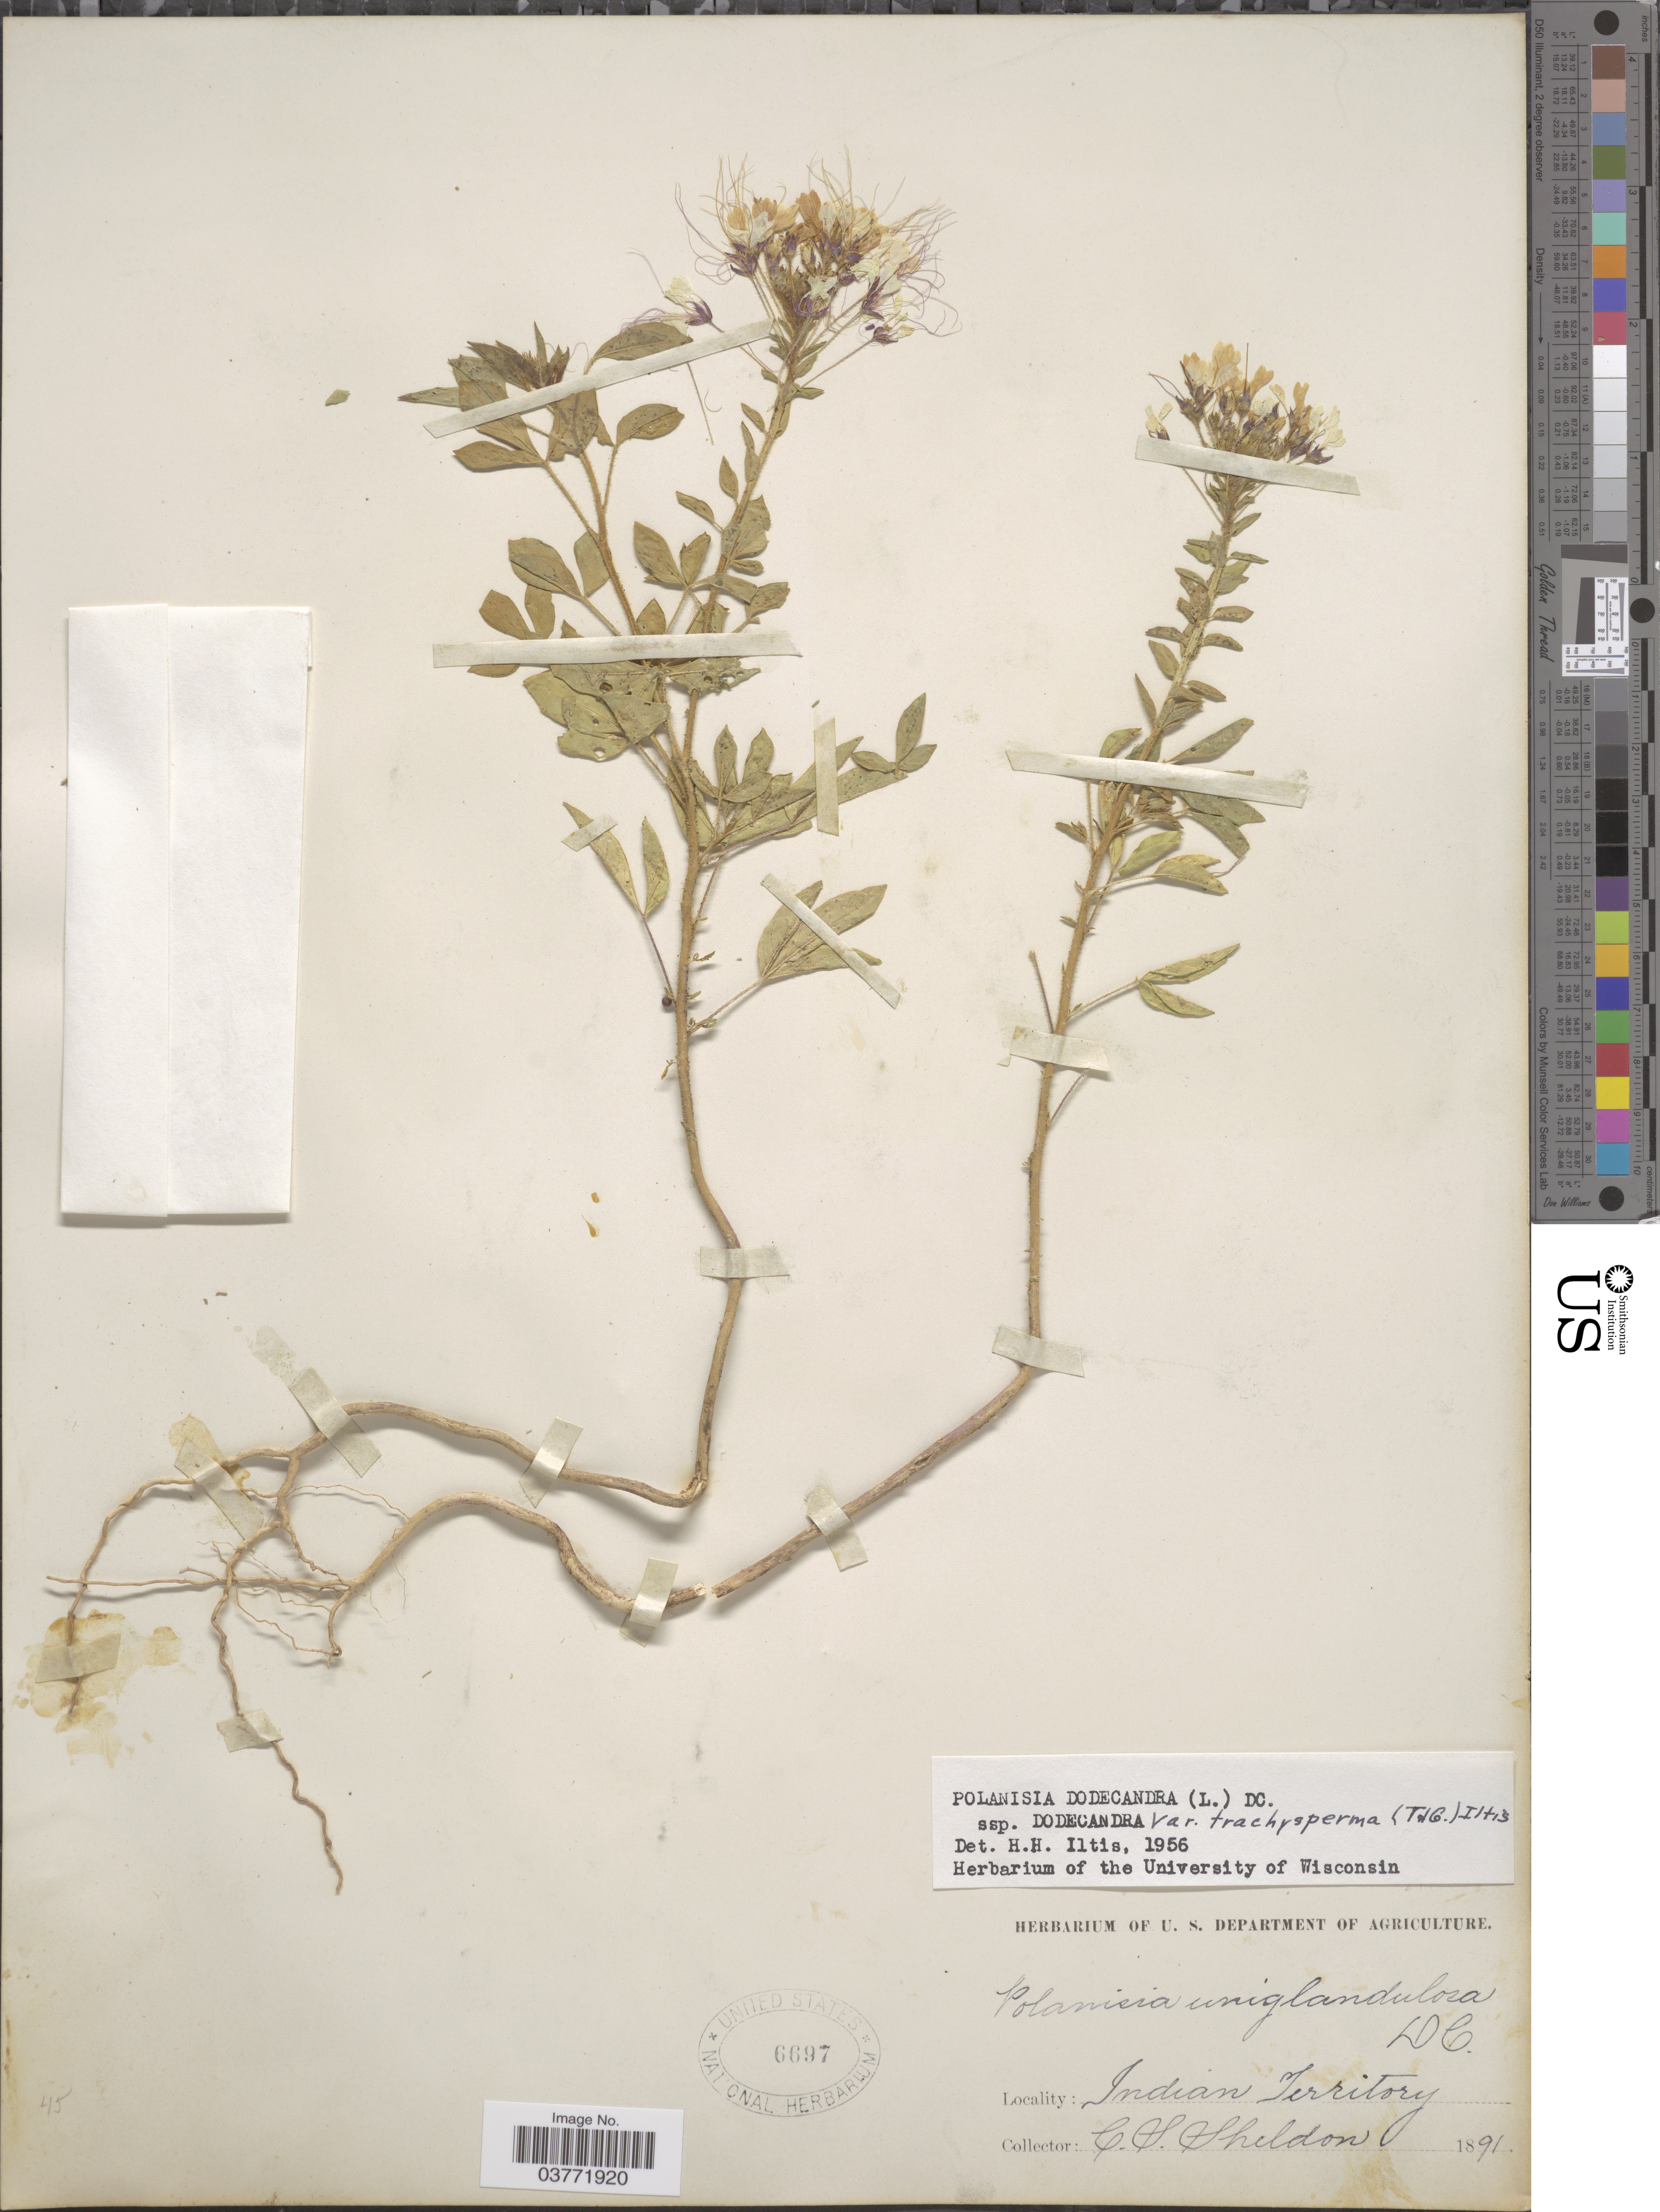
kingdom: Plantae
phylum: Tracheophyta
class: Magnoliopsida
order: Brassicales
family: Cleomaceae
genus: Polanisia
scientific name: Polanisia trachysperma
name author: Torr. & A. Gray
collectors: C. S. Sheldon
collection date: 1891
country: United States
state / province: Oklahoma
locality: Indian Territory.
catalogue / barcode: US 6697